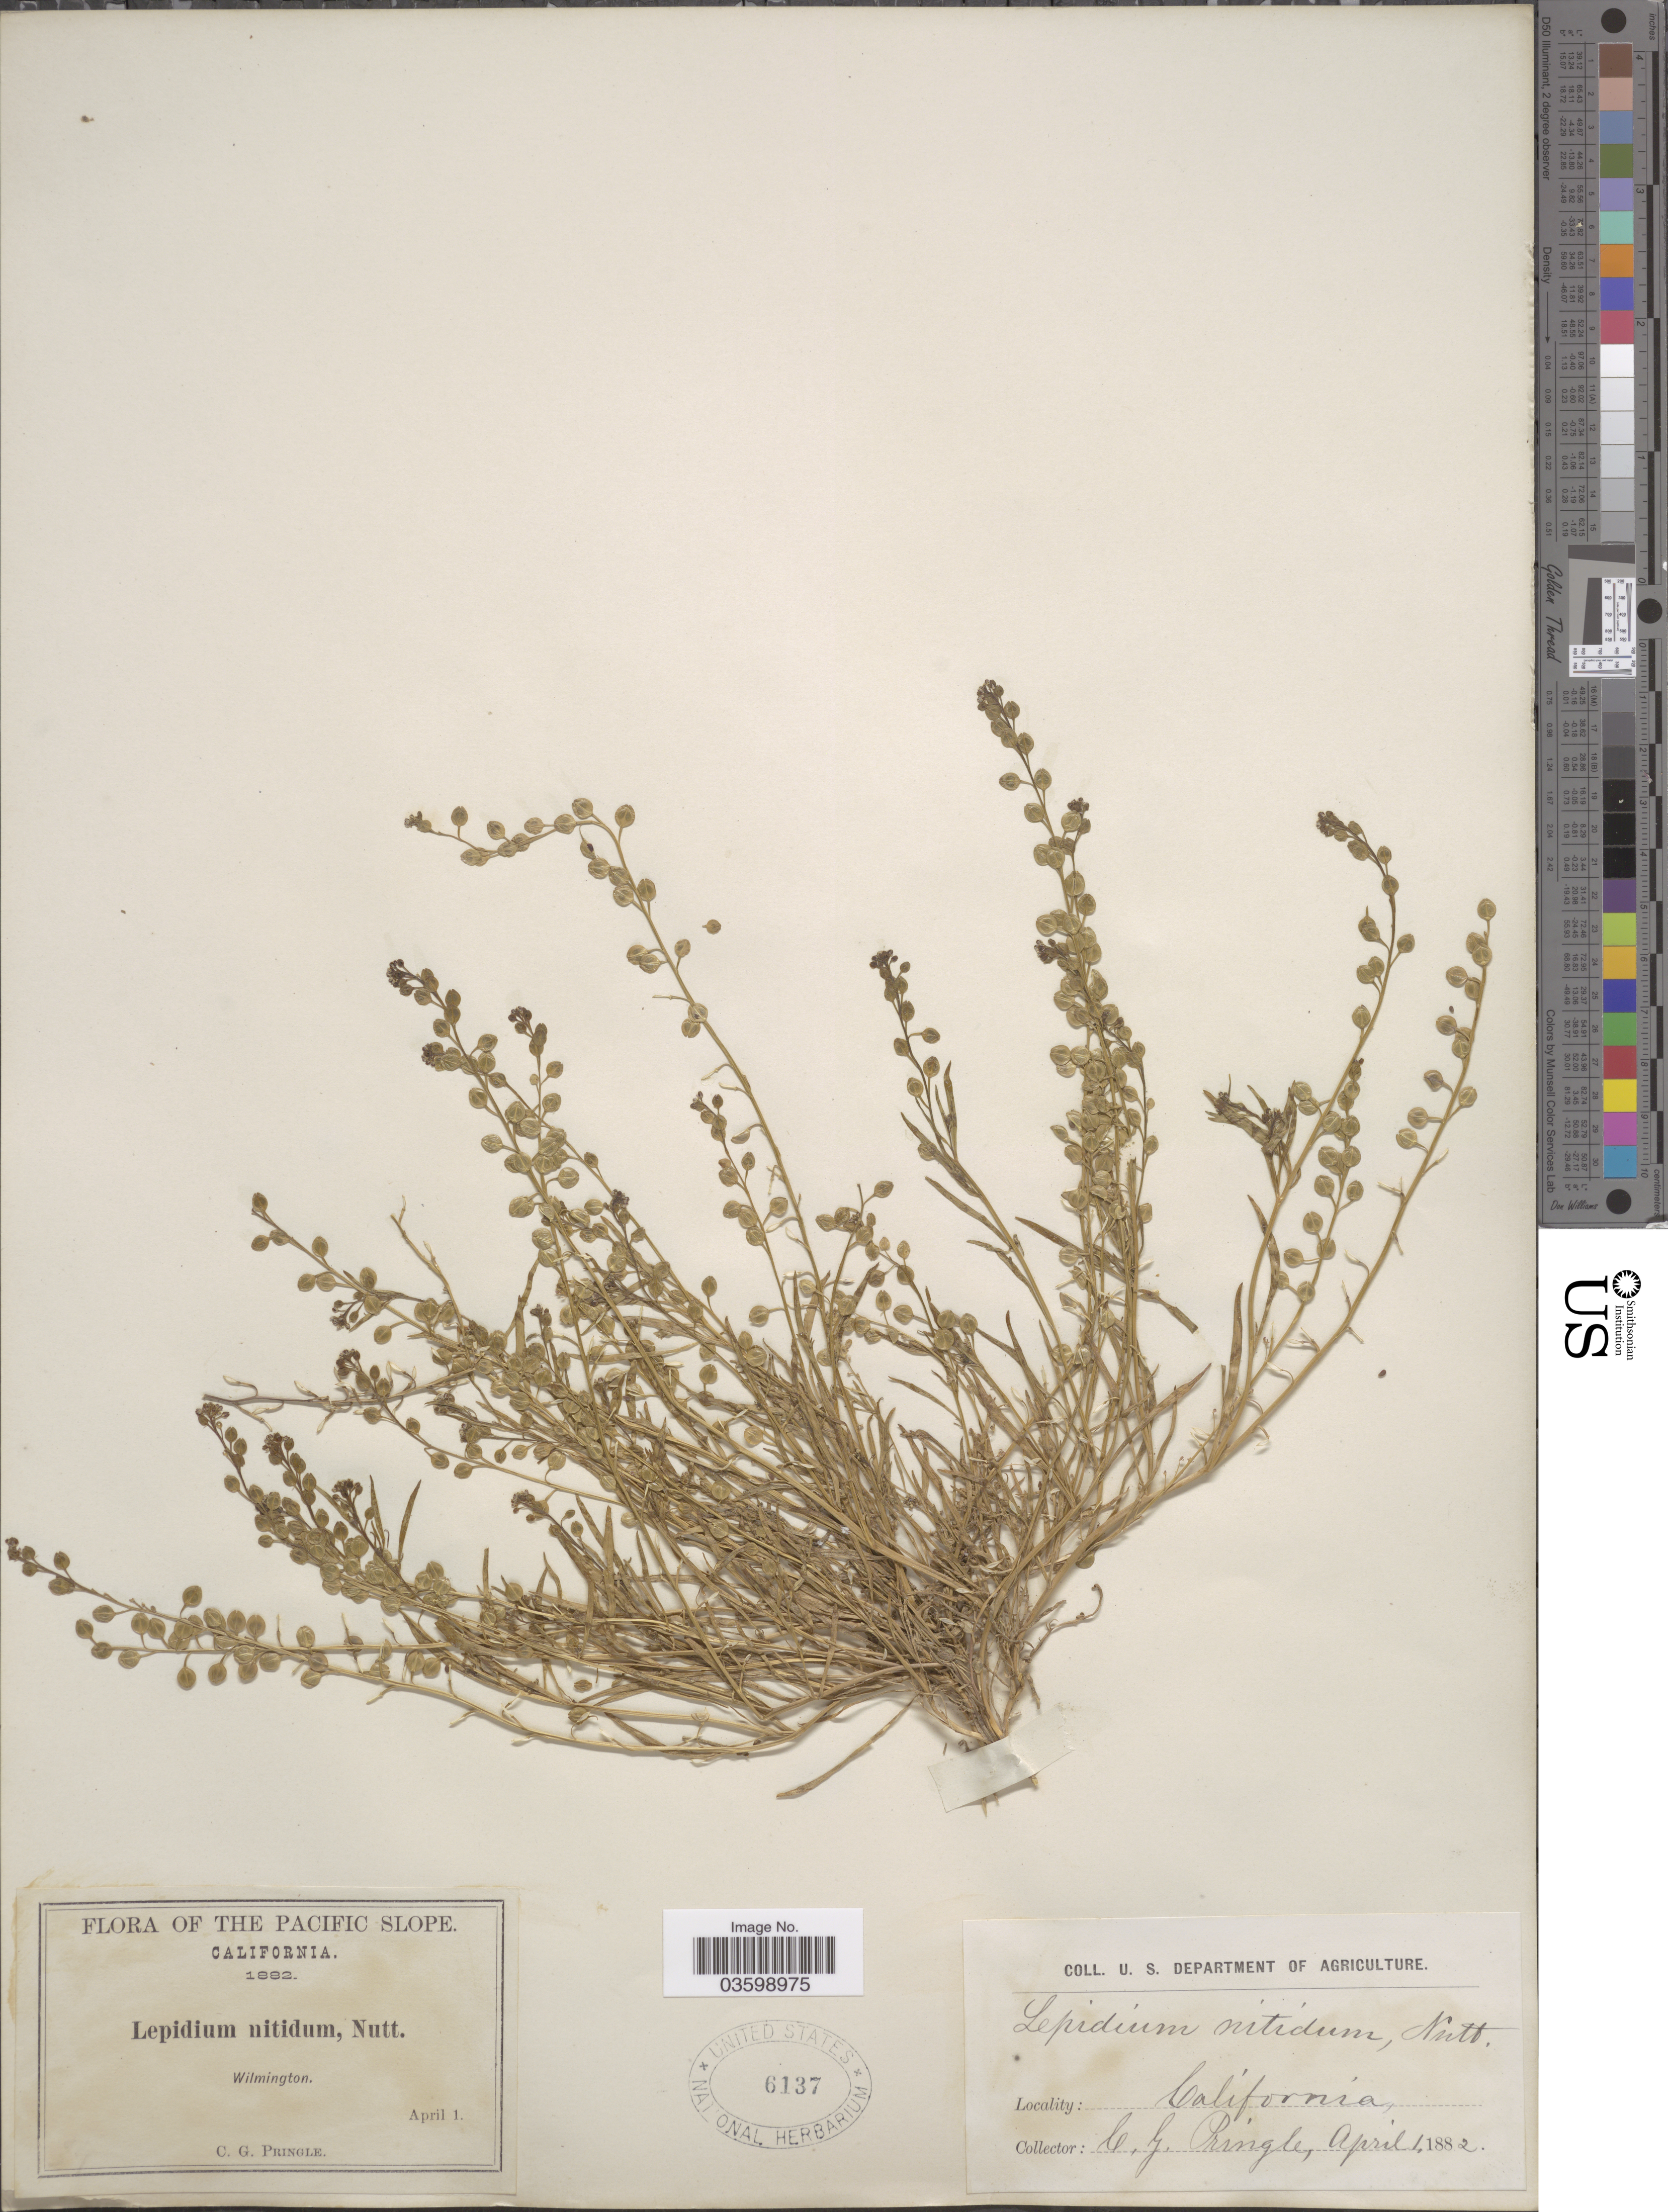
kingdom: Plantae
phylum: Tracheophyta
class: Magnoliopsida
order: Brassicales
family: Brassicaceae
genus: Lepidium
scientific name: Lepidium nitidum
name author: Nutt.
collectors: C. G. Pringle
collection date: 1882-04-01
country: United States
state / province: California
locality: The Pacific Slope. Wilmington.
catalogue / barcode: US 6137